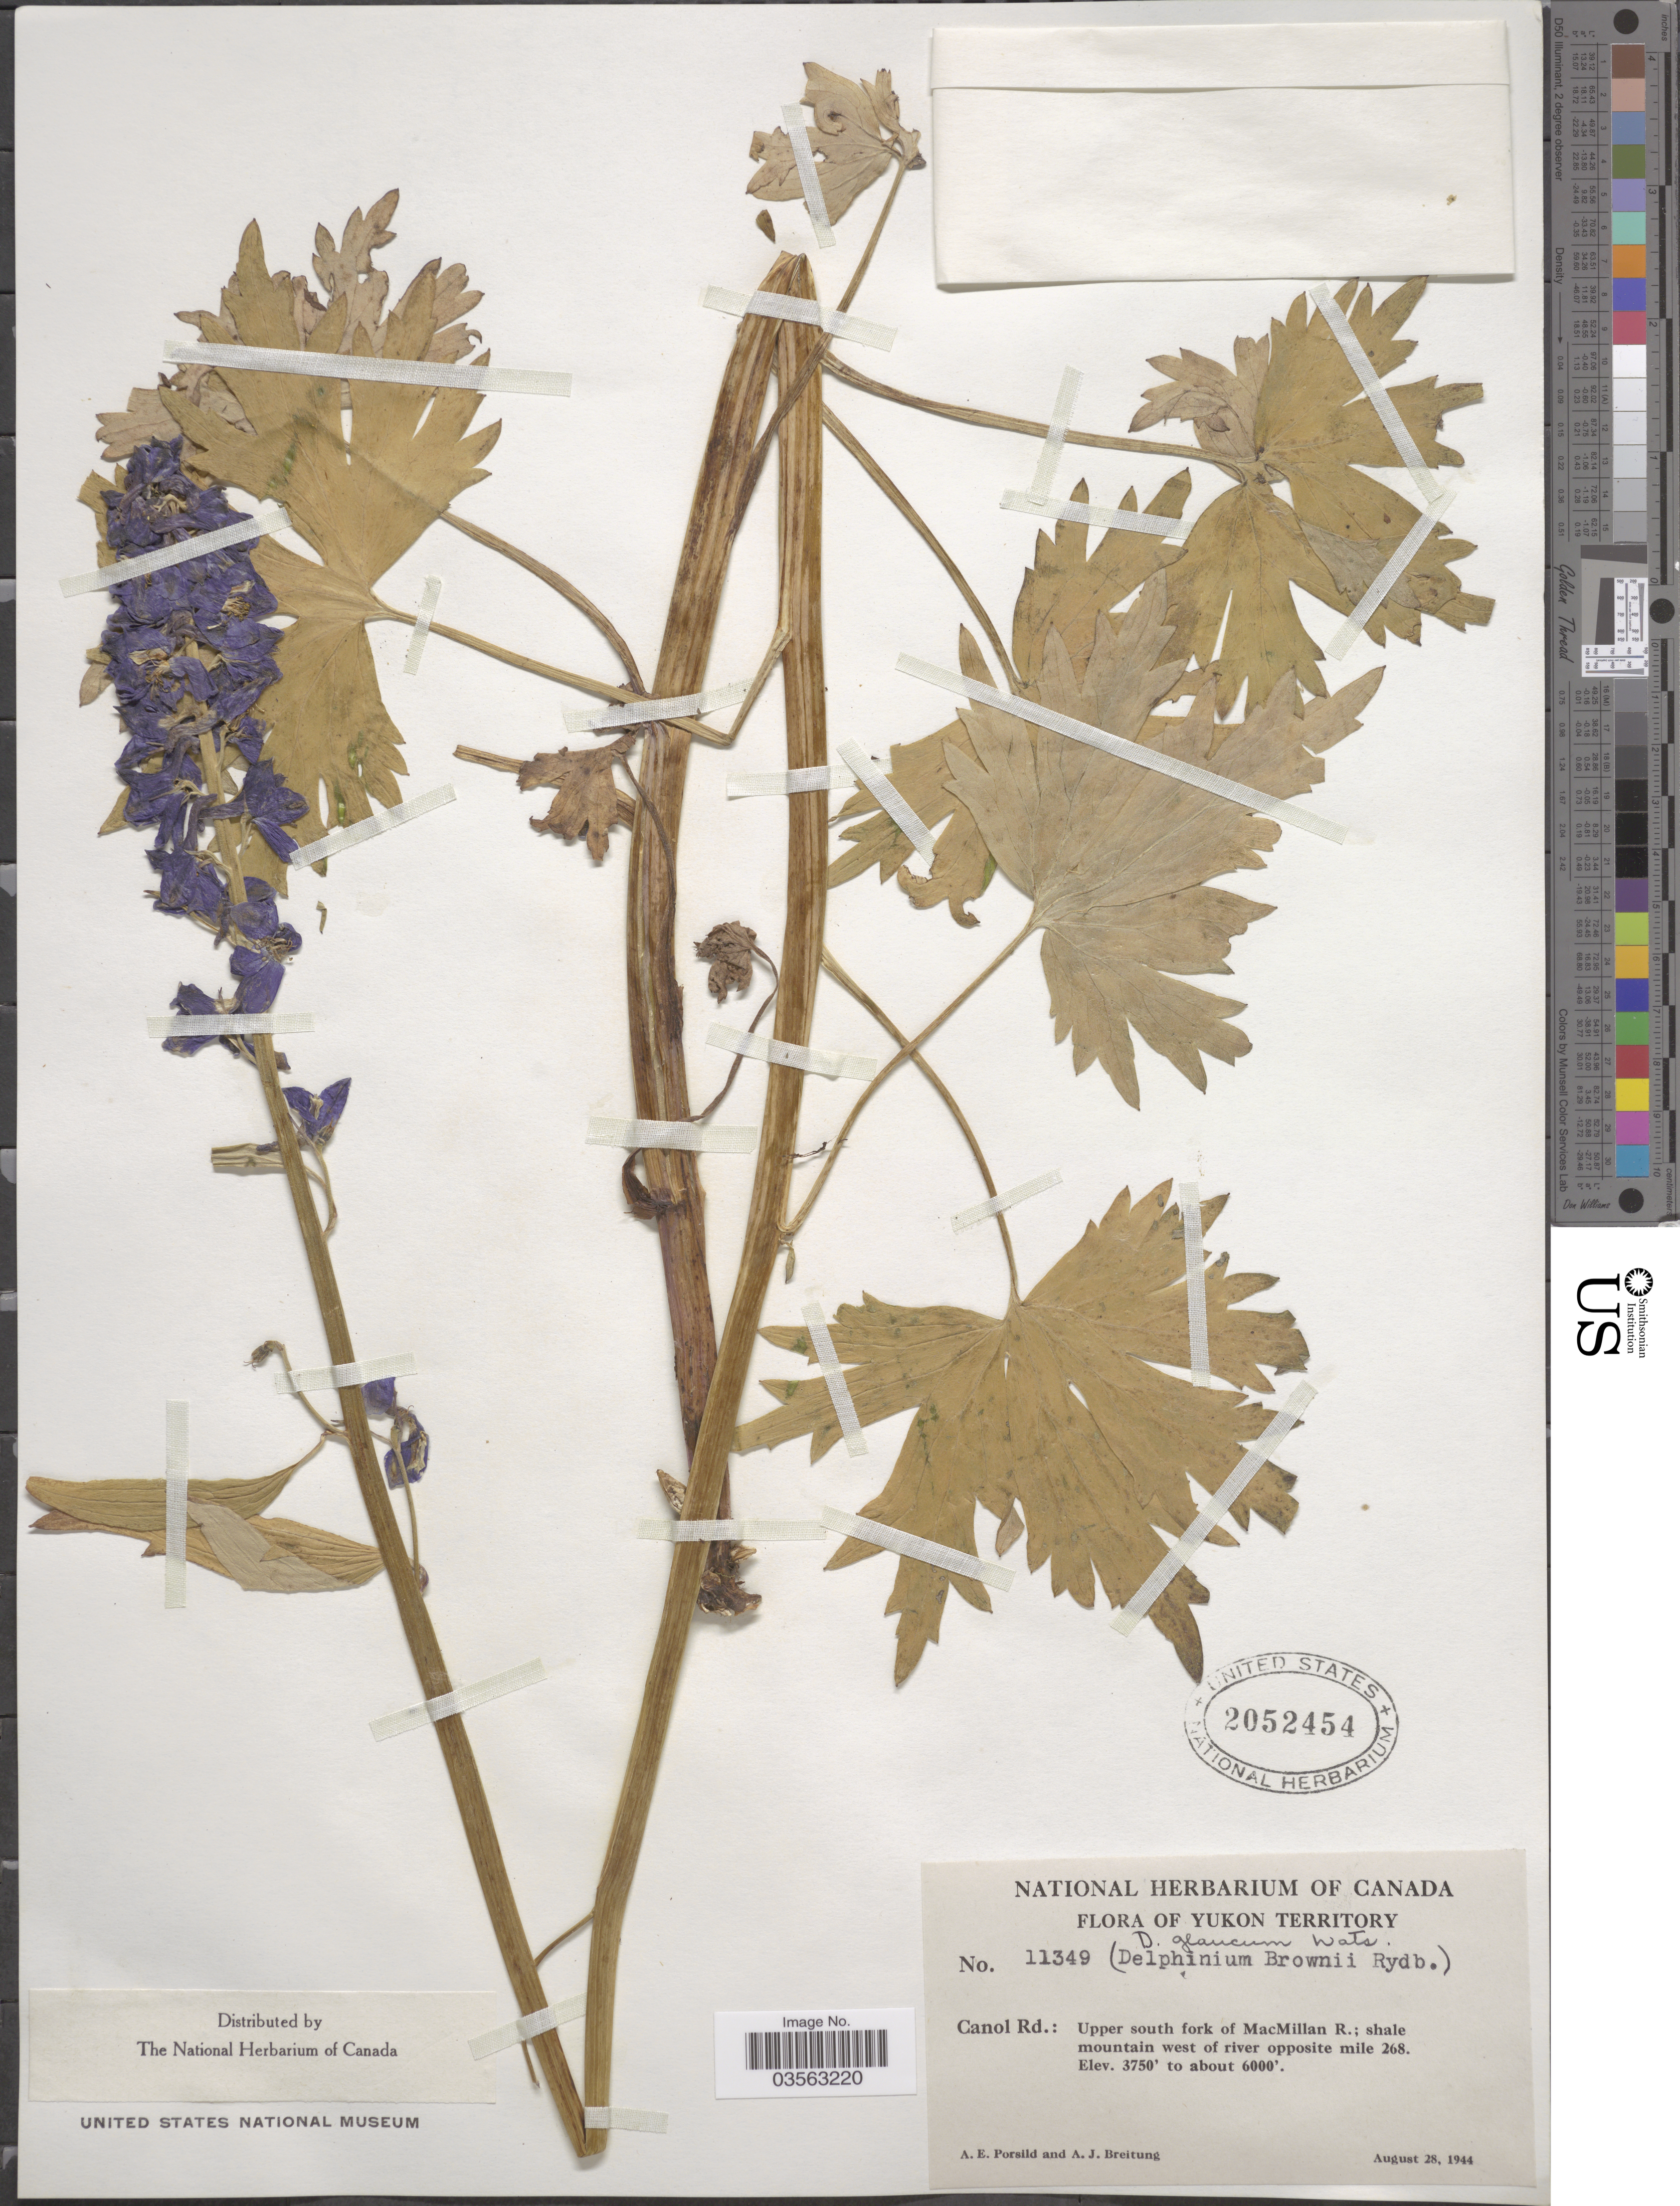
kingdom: Plantae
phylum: Tracheophyta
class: Magnoliopsida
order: Ranunculales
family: Ranunculaceae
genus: Delphinium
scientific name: Delphinium glaucum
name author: S. Watson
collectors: A. E. Porsild & A. Breitung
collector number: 11349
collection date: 1944-08-28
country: Canada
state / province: Yukon Territory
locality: Canol Rd.: Upper south fork of MacMillan R.; shale mountain west of river opposite mile 268.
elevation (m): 1143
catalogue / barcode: US 2052454